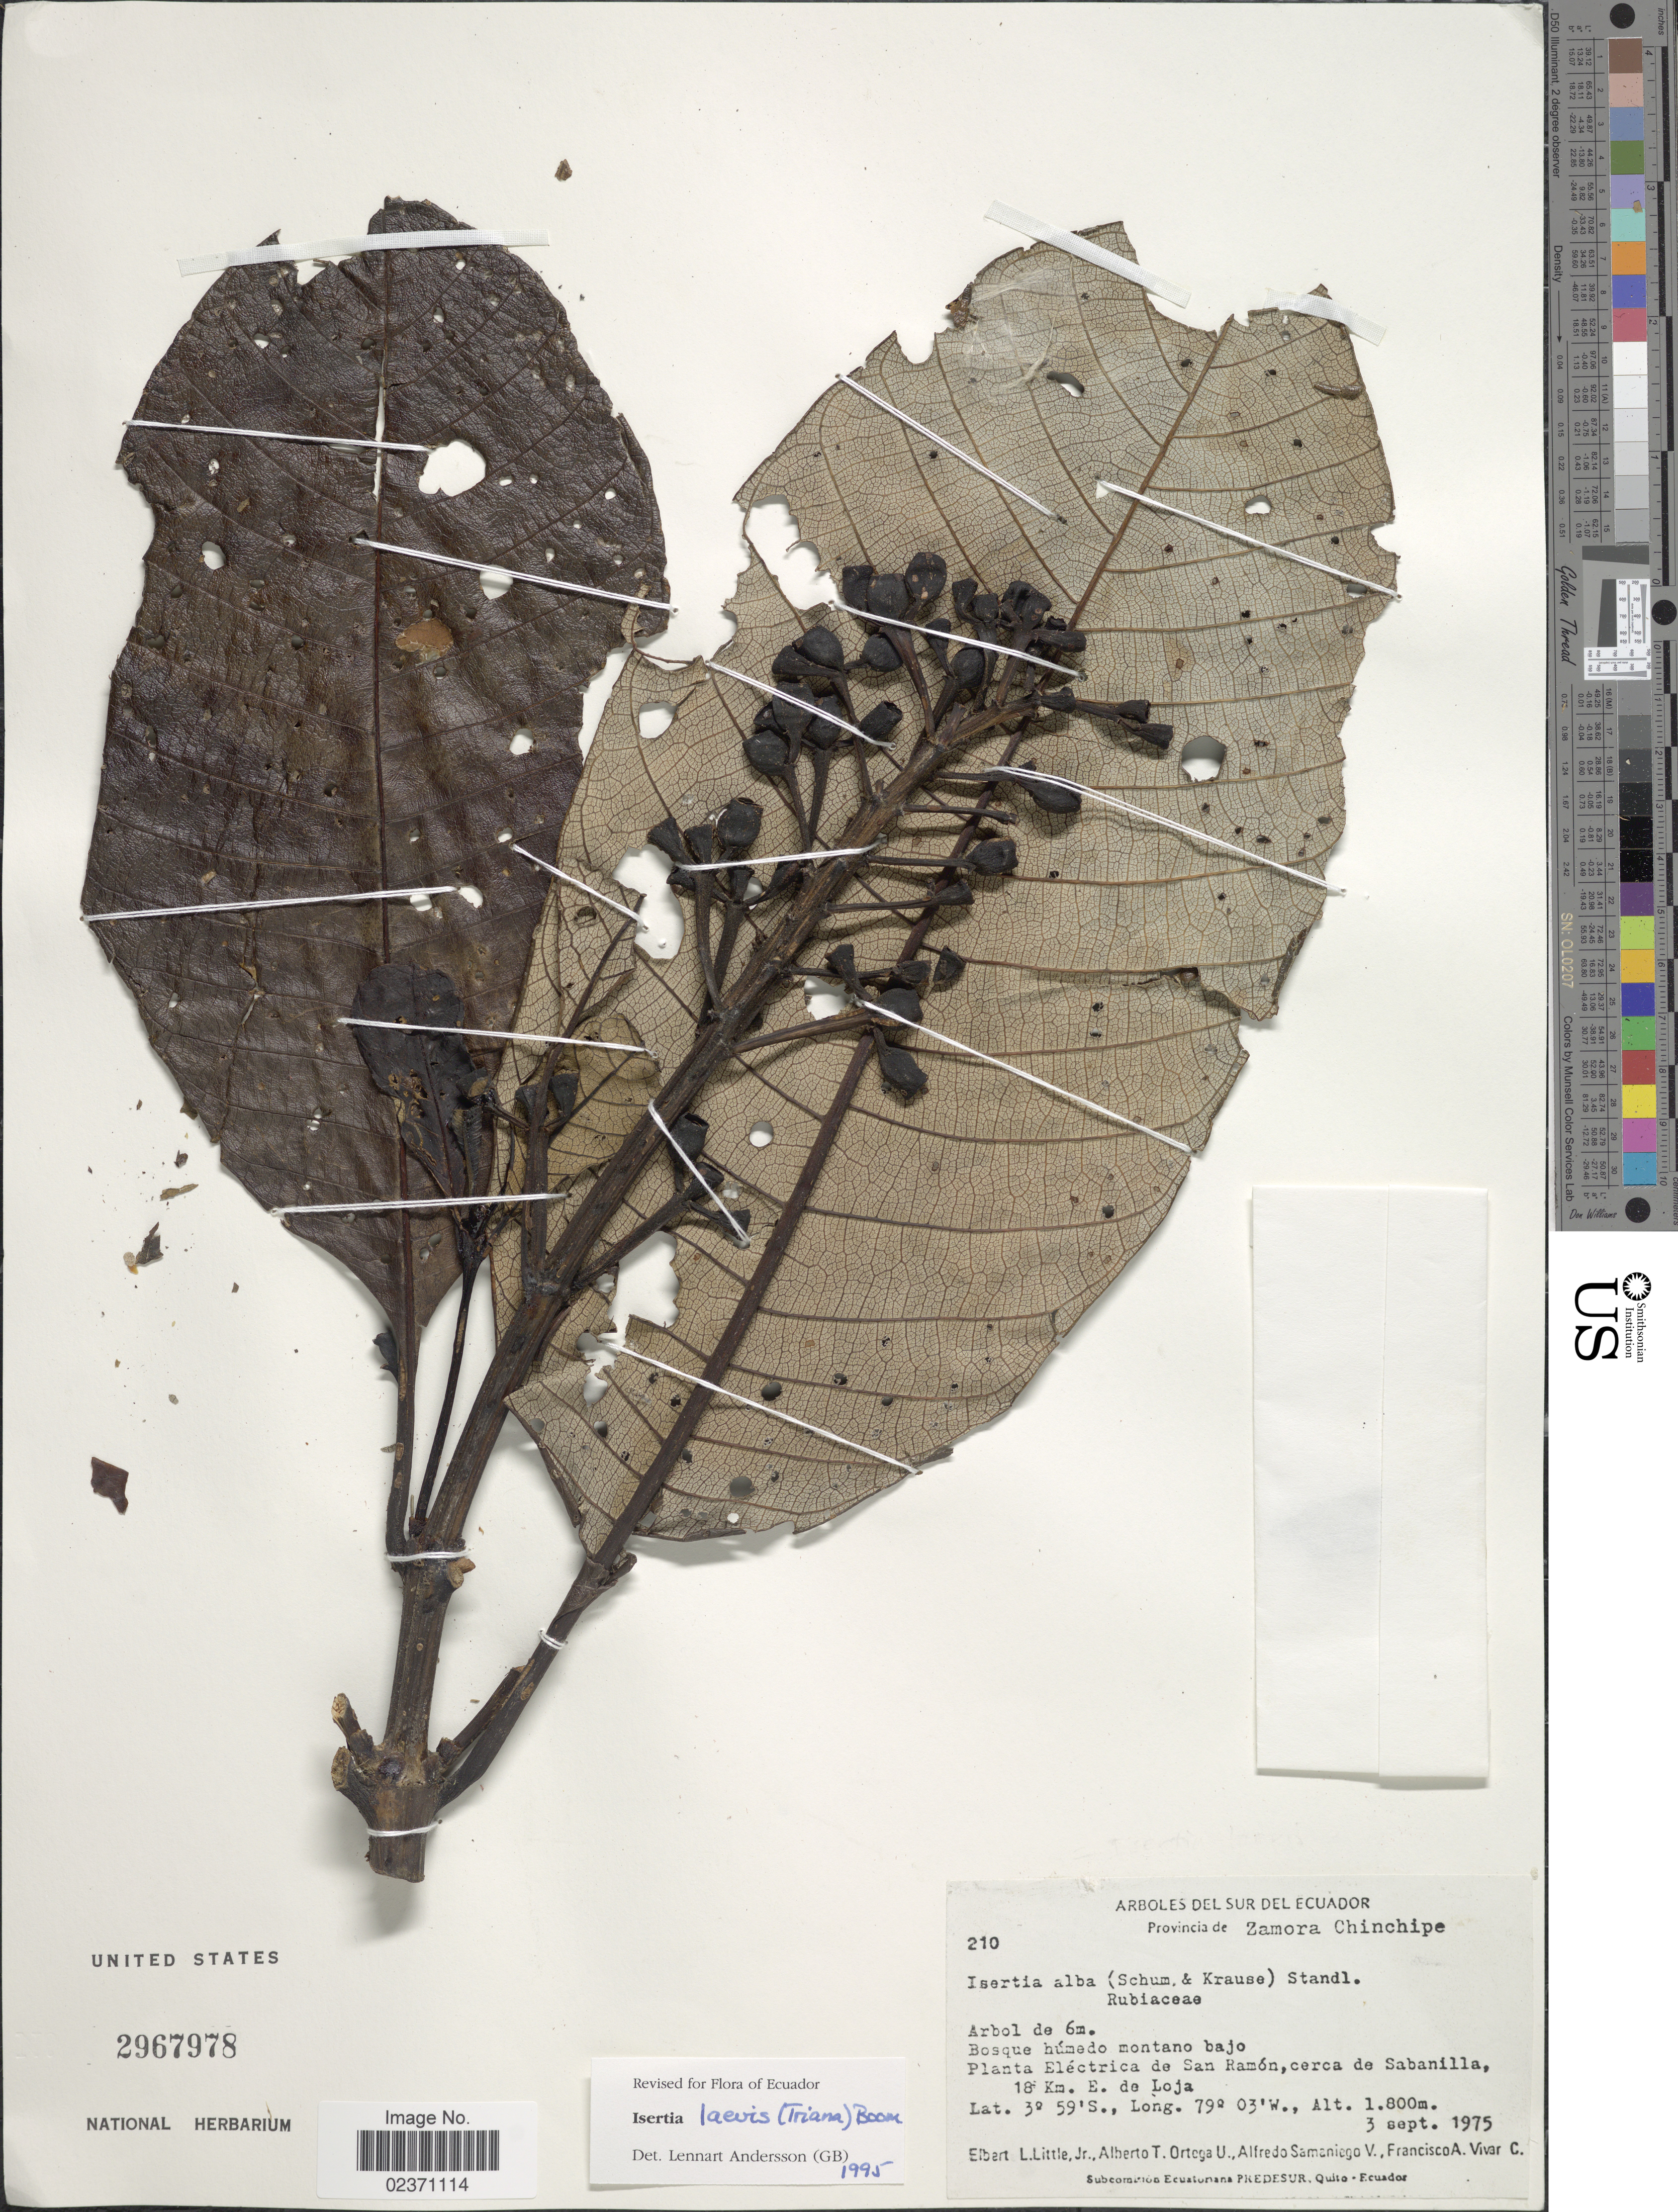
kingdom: Plantae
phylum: Tracheophyta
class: Magnoliopsida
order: Gentianales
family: Rubiaceae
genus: Isertia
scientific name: Isertia laevis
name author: (Triana) B.M. Boom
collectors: E. L. Little, A. T. Ortega U., A. V. Samaniego & F. A. Vivar C.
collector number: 210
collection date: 1975-09-03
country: Ecuador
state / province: Zamora-Chinchipe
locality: Planta Electrica de San Ramon, cerca de Sabanilla, 18 Km. E. de Loja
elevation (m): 1800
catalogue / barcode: US 2967978